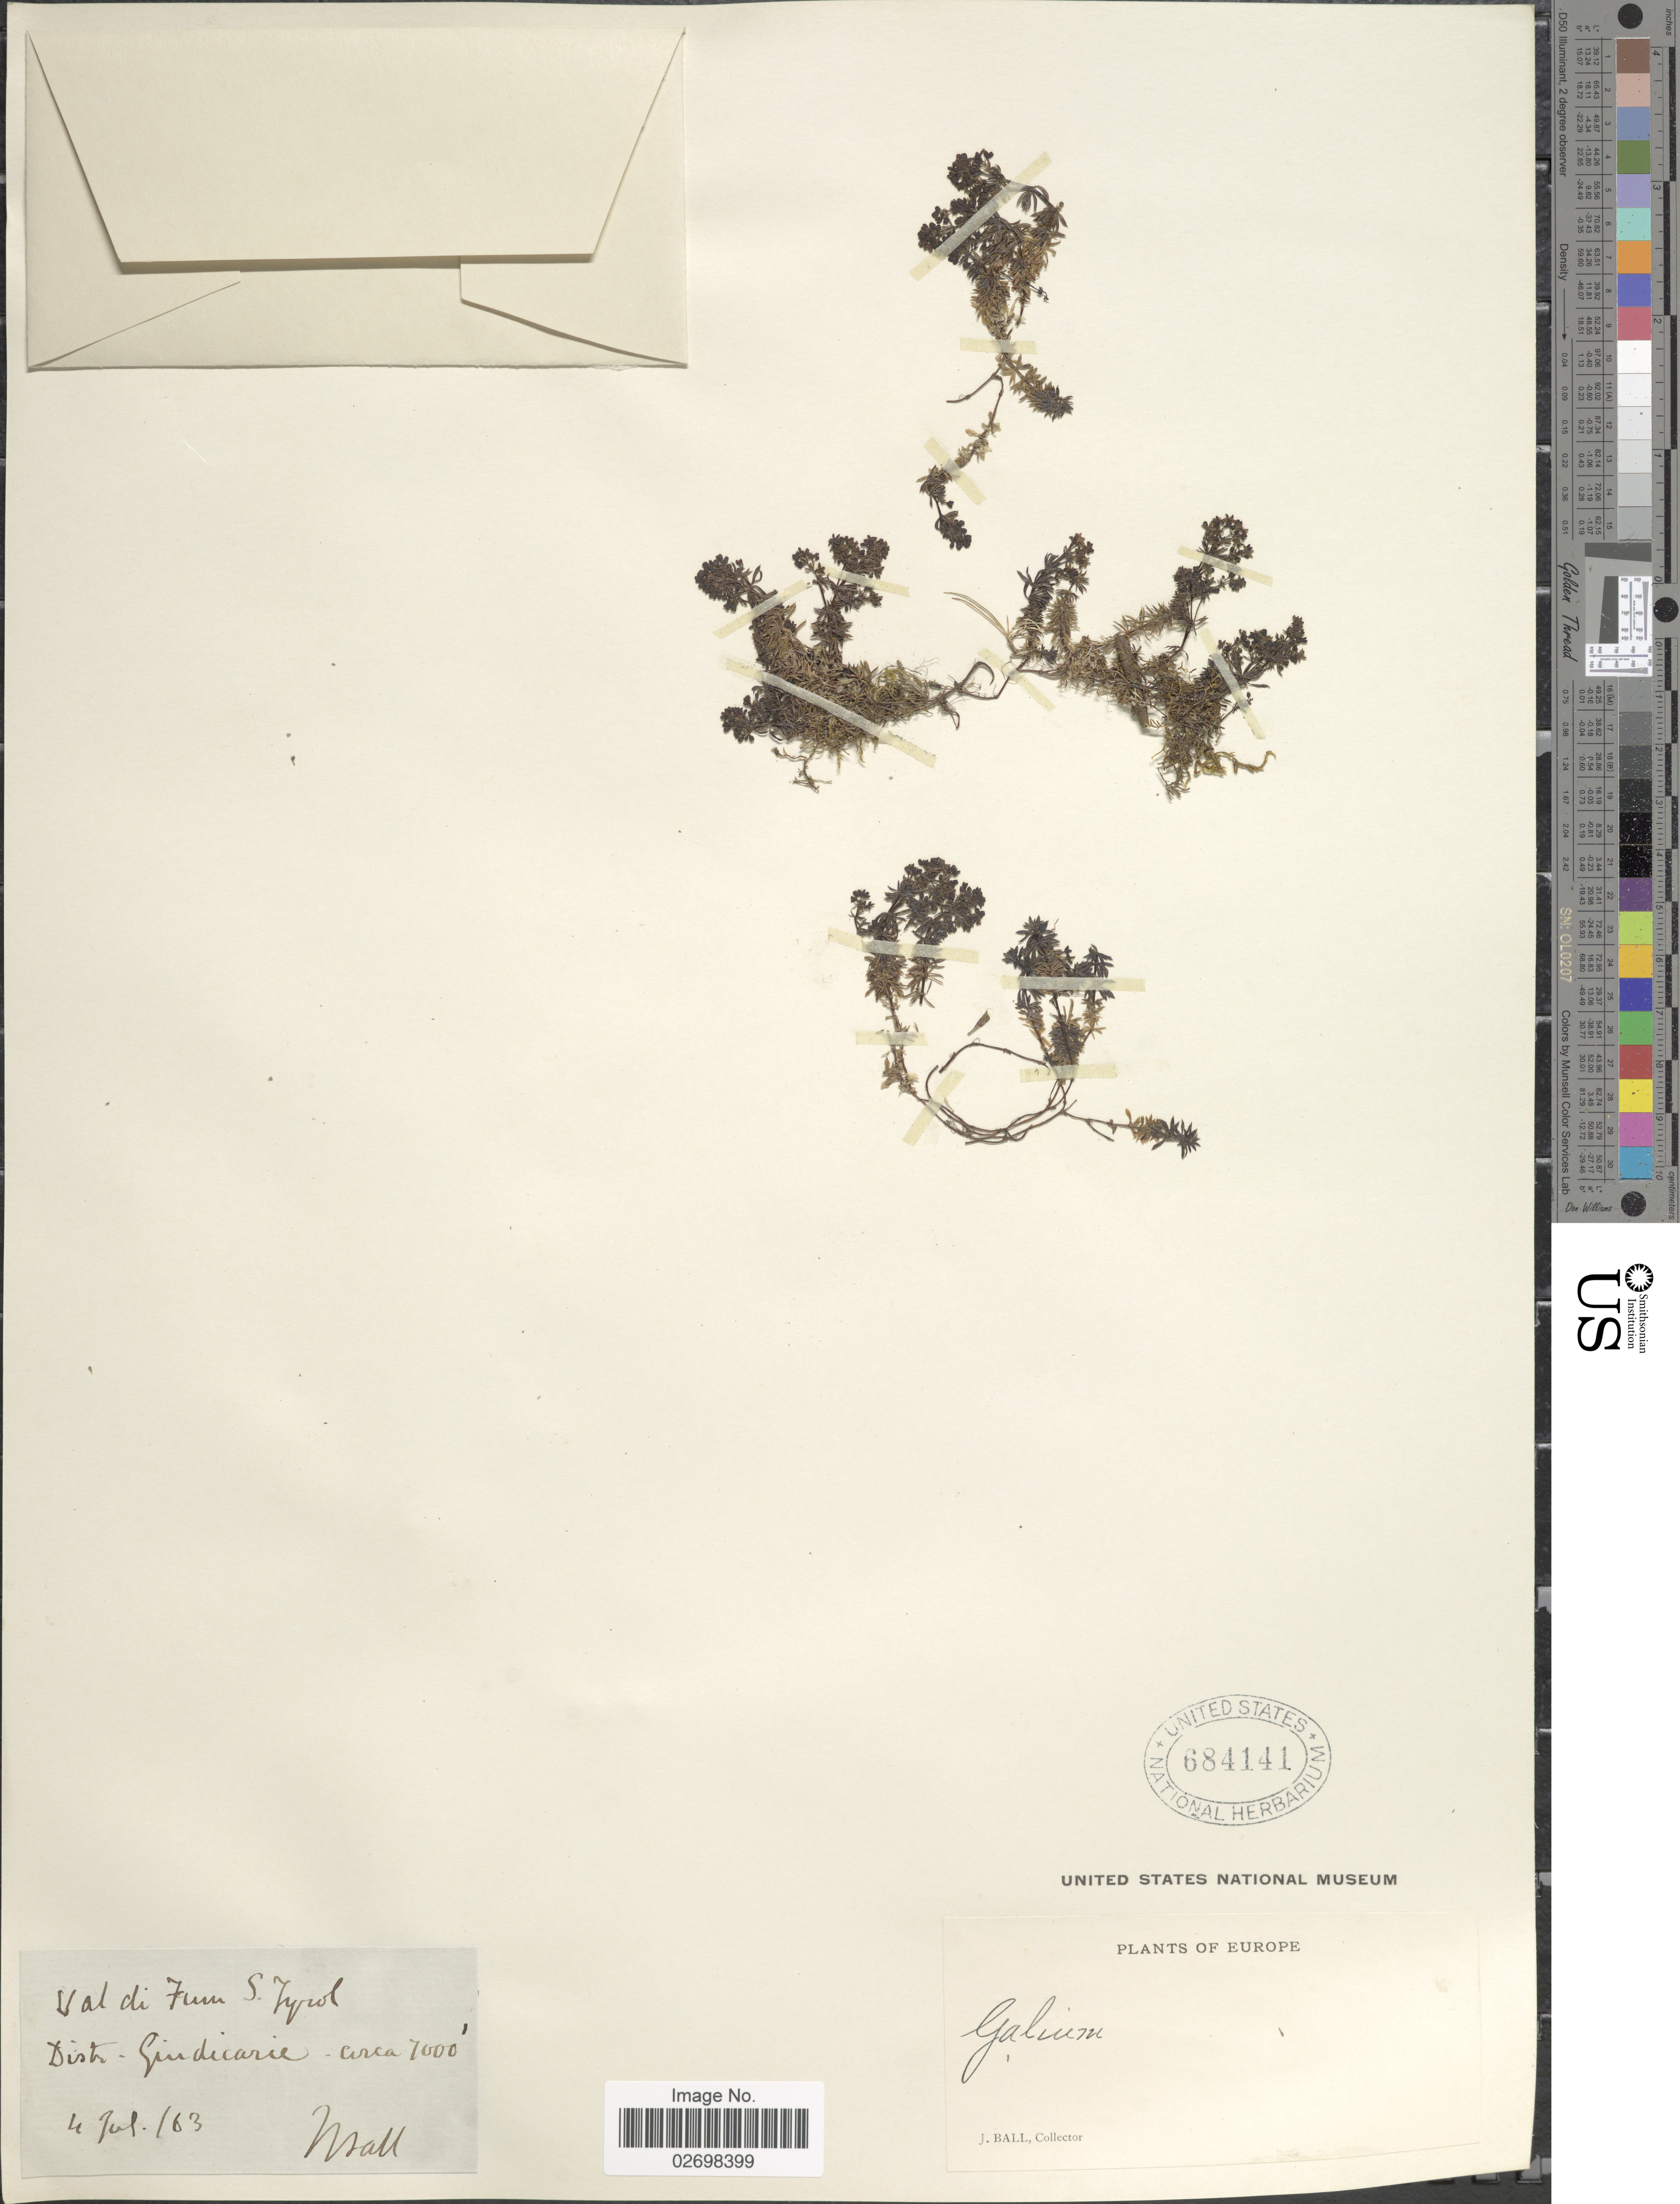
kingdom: Plantae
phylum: Tracheophyta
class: Magnoliopsida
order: Gentianales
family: Rubiaceae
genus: Galium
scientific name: Galium sp.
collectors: J. Ball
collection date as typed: Transcribed d/m/y: 4/7/63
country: Italy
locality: Val di Fum [Fumo] S tyrol, Distr. Giudicarie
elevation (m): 2134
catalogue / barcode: US 684141